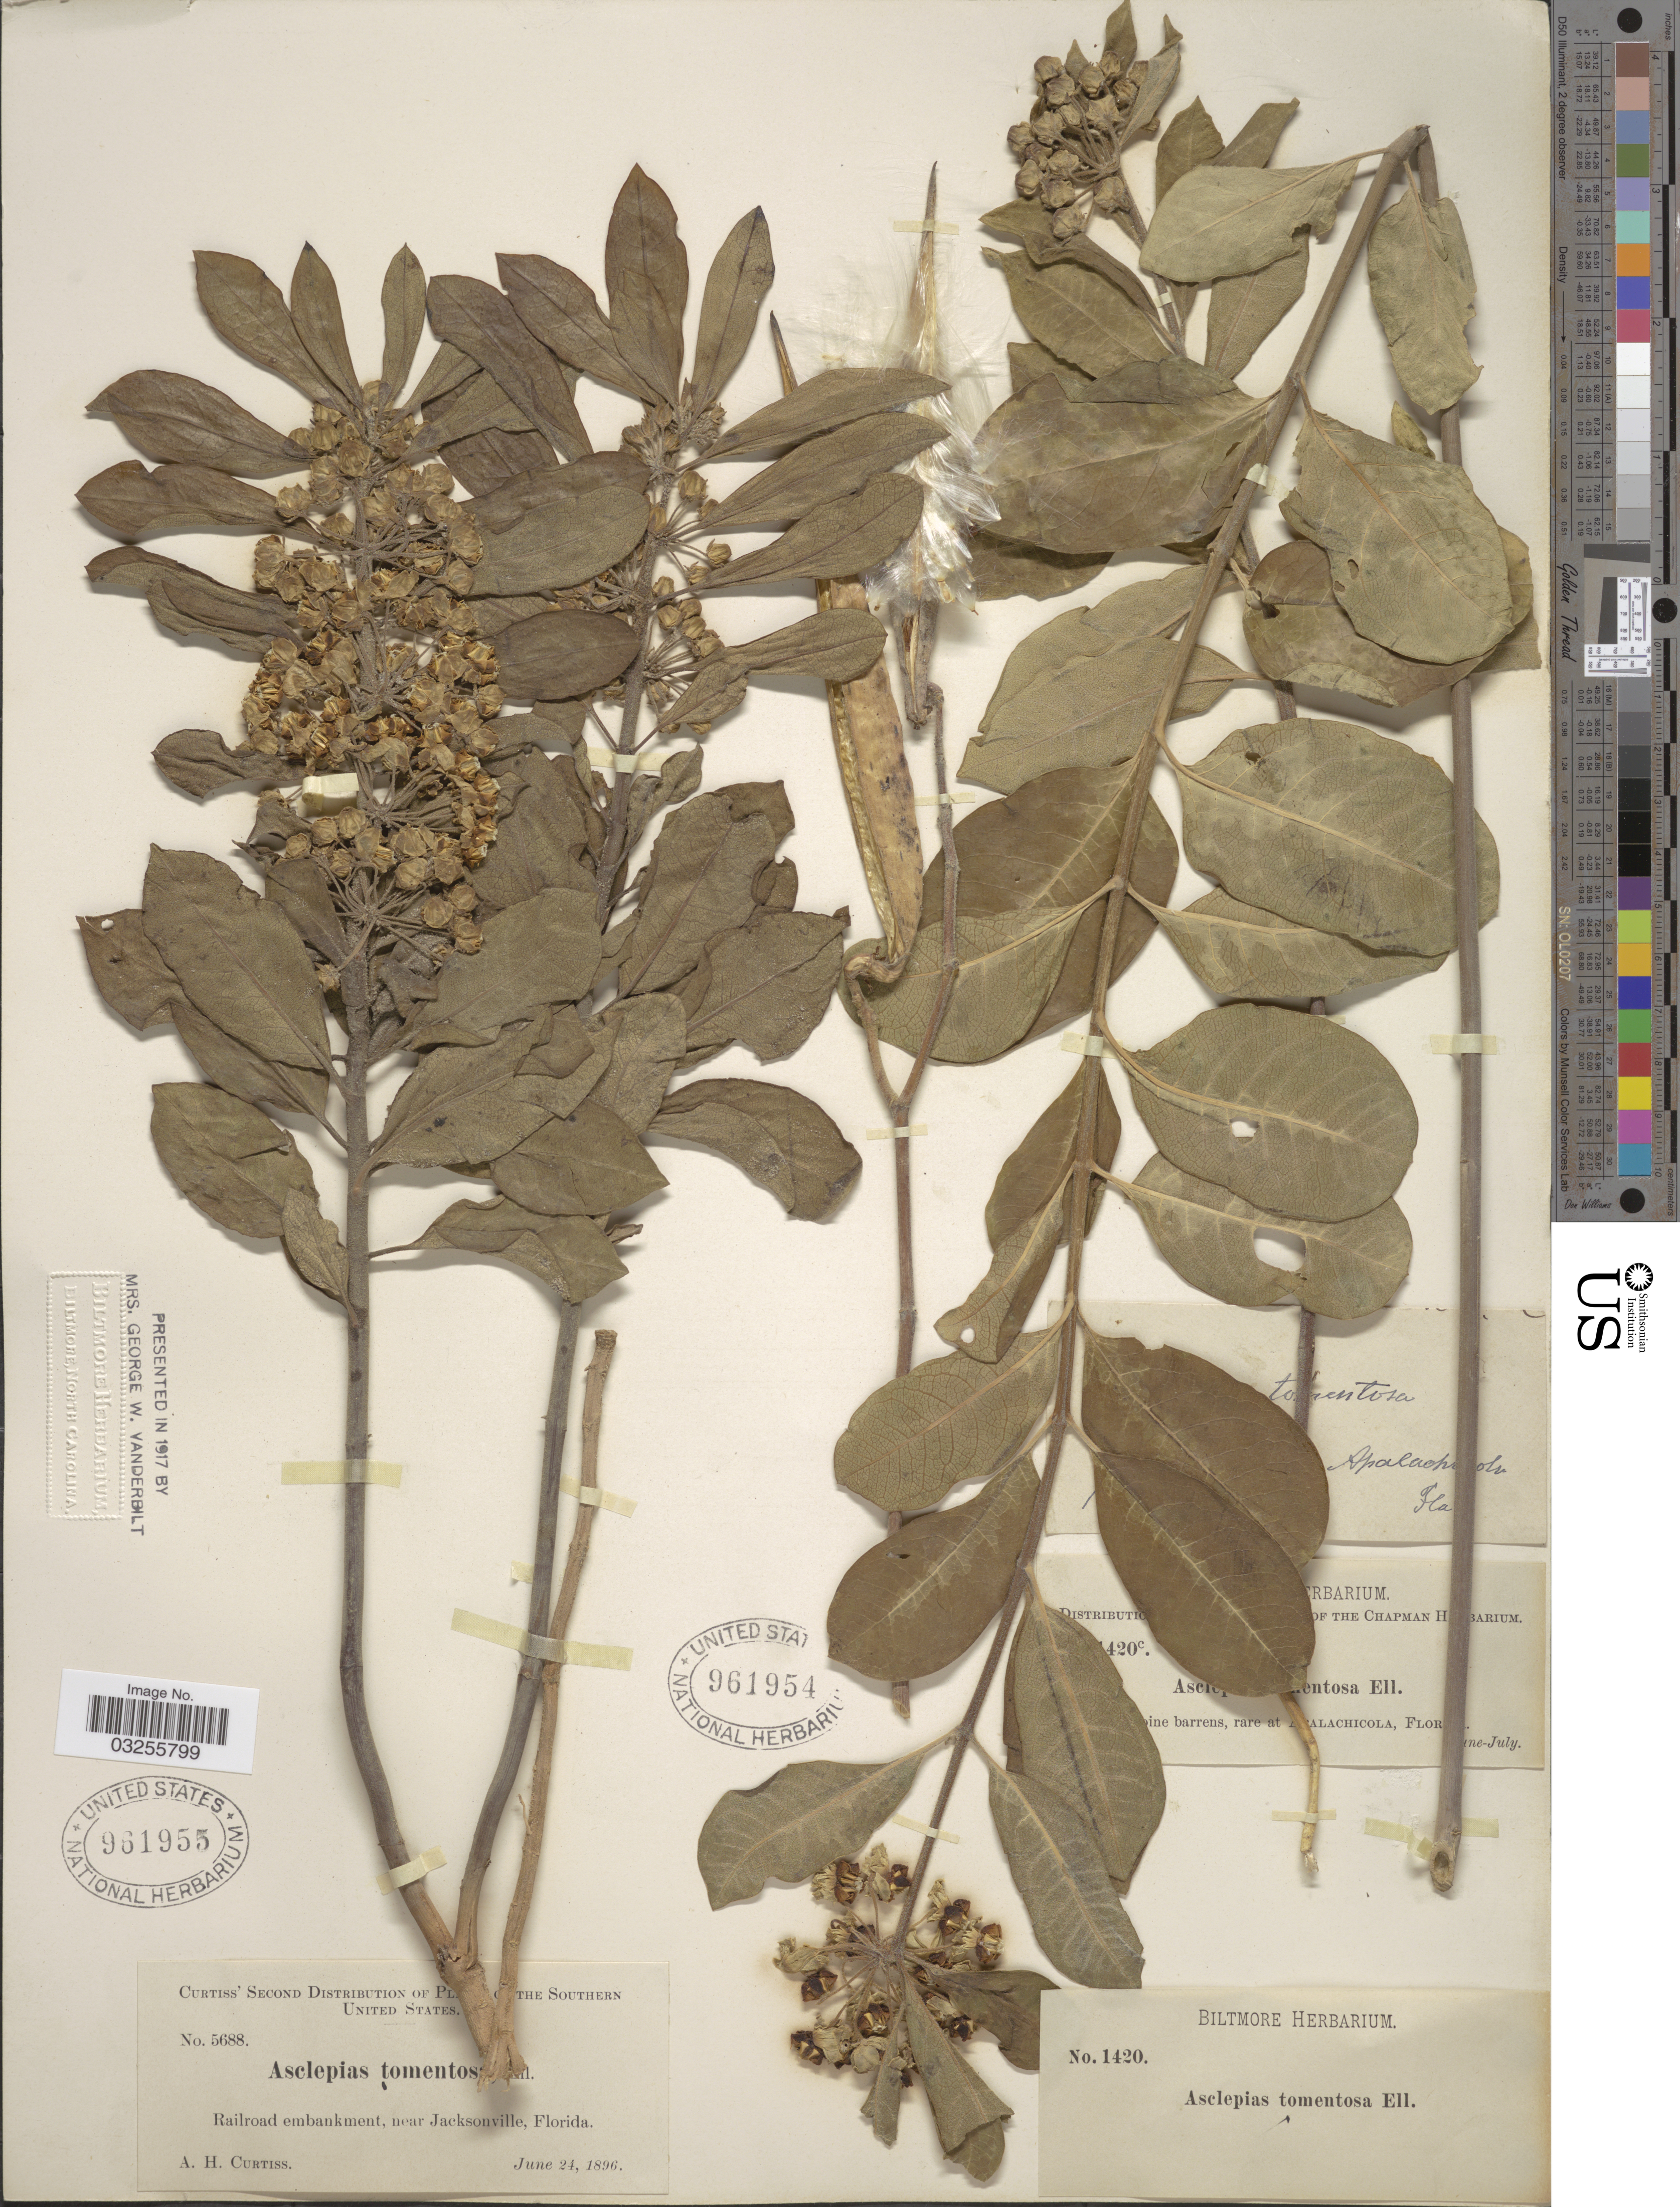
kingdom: Plantae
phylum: Tracheophyta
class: Magnoliopsida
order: Gentianales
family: Apocynaceae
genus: Asclepias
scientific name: Asclepias tomentosa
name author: Elliott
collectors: A. H. Curtiss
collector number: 5688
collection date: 1896-06-24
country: United States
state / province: Florida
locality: Southern United States. Railroad embankment, near Jacksonville.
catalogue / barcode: US 961954-2